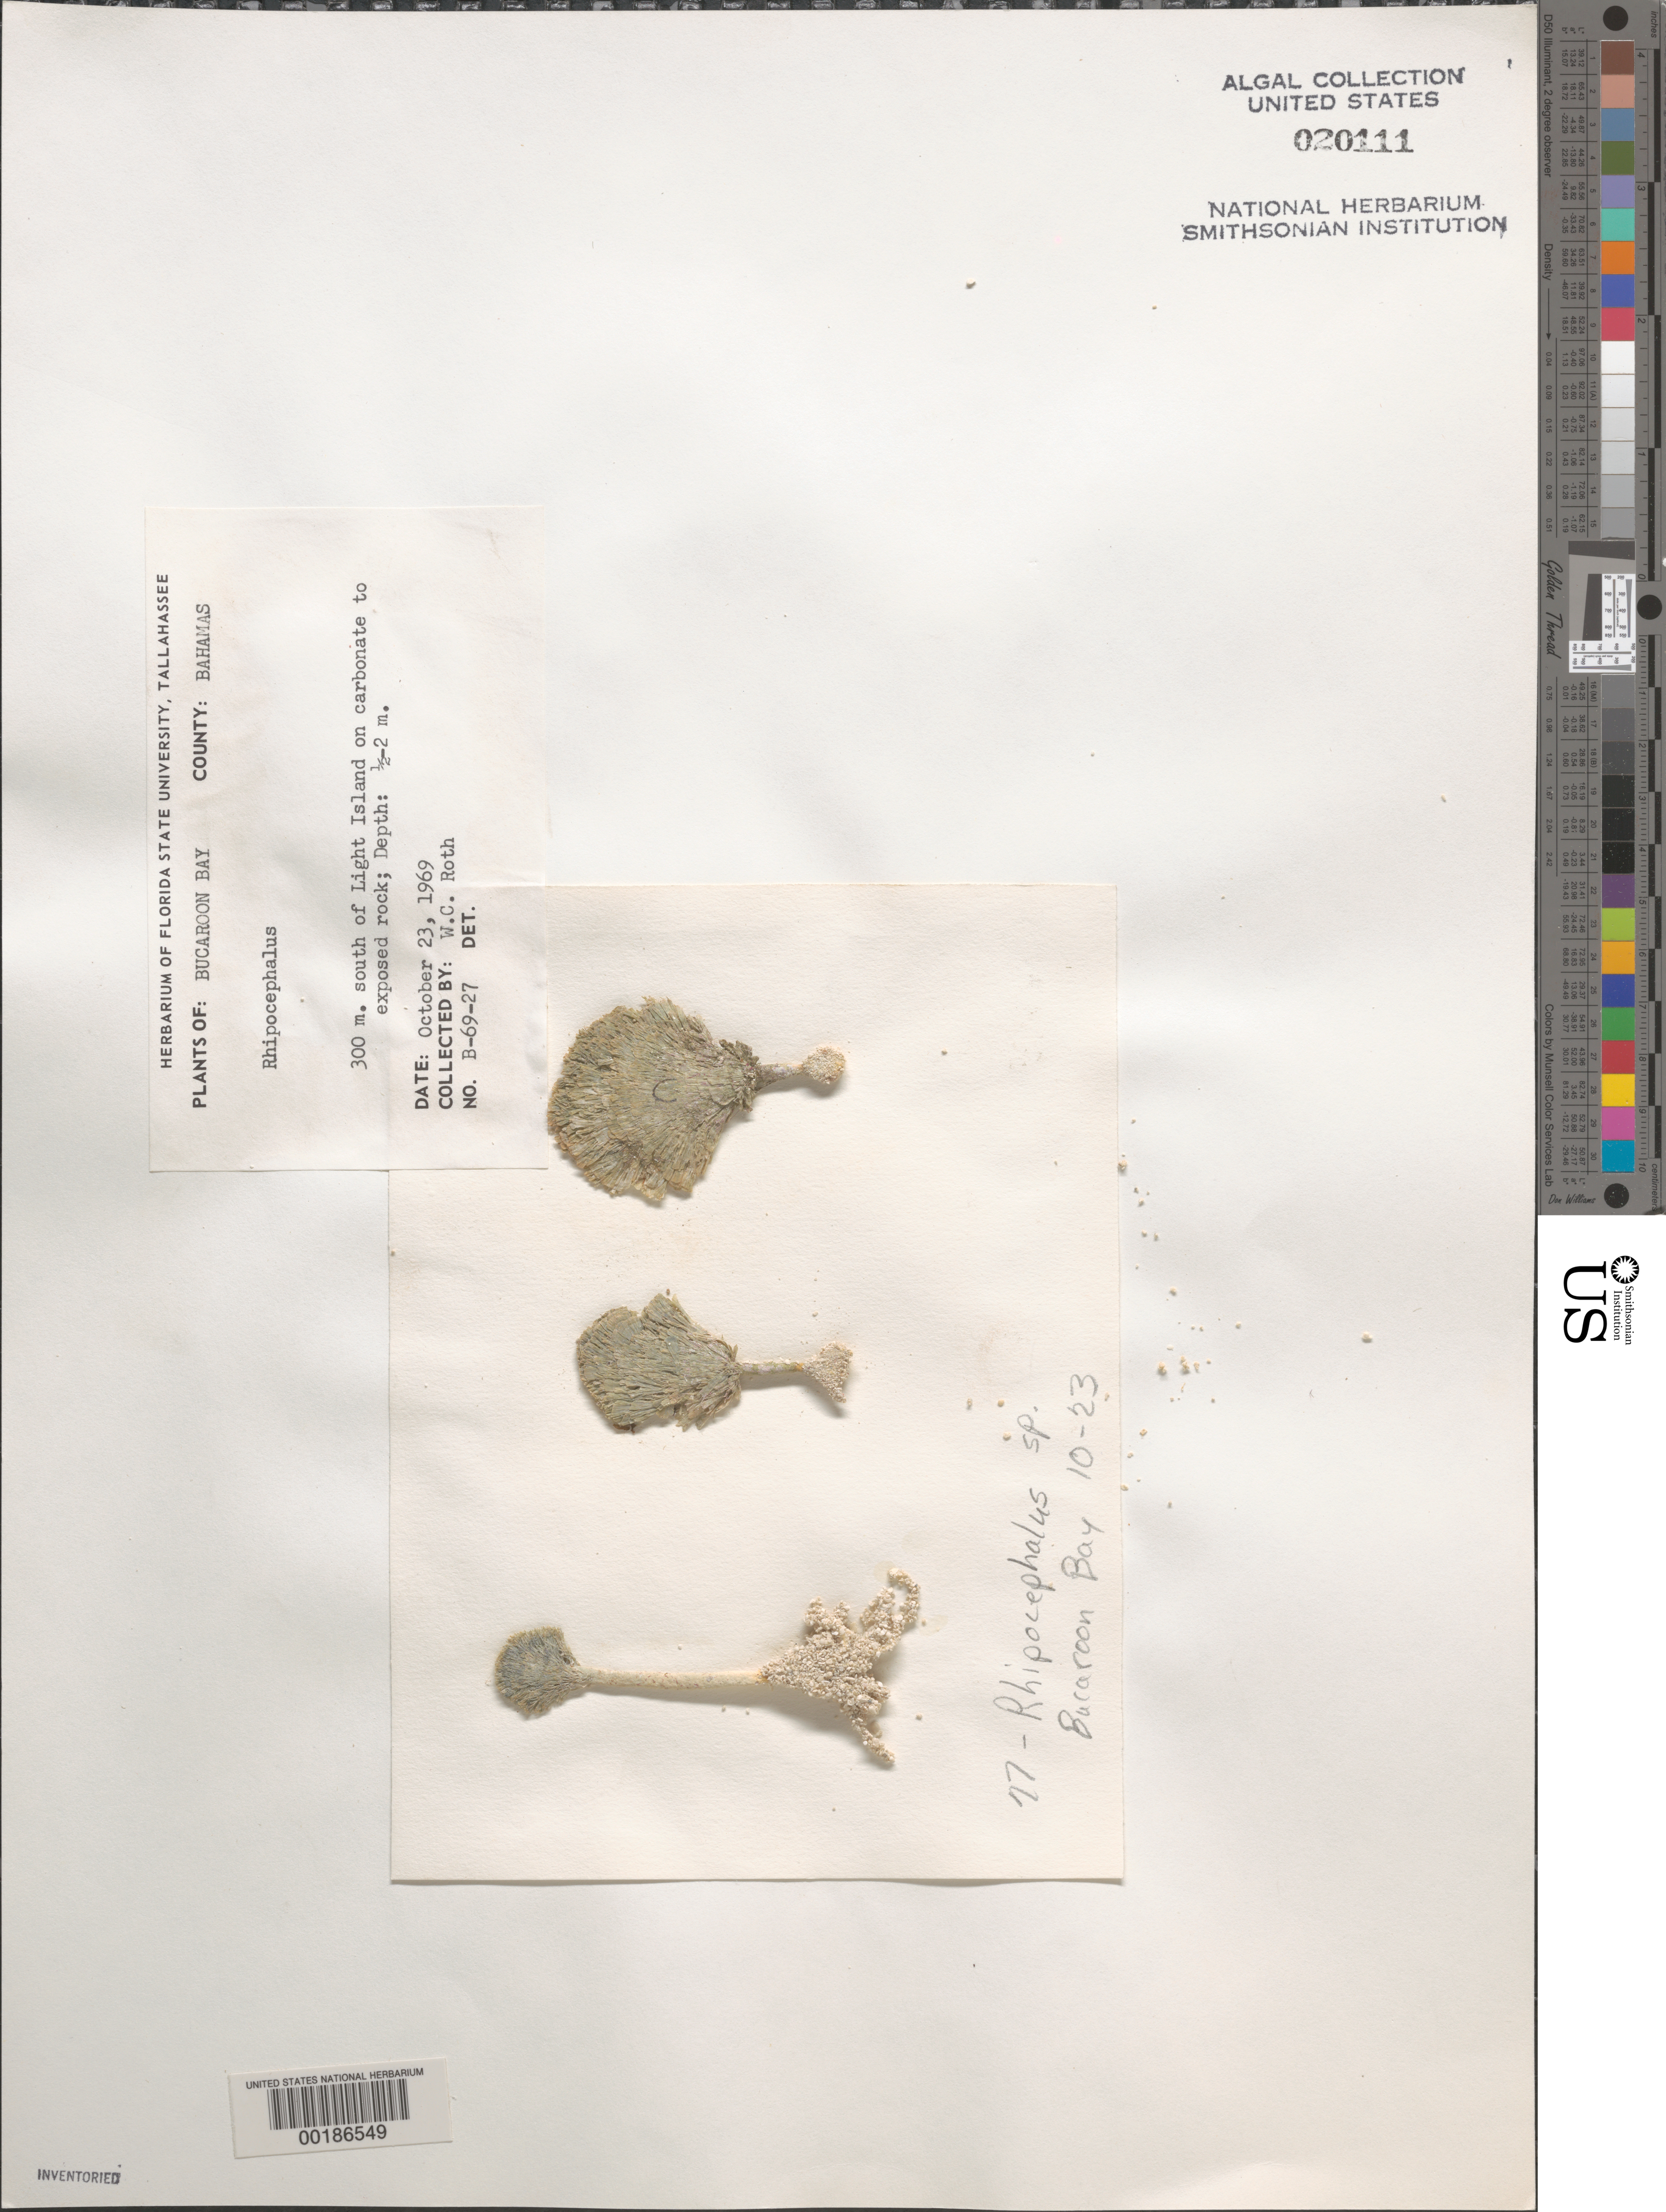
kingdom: Plantae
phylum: Chlorophyta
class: Ulvophyceae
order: Bryopsidales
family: Udoteaceae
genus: Rhipocephalus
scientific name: Rhipocephalus sp.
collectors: W. C. Roth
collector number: B-69-27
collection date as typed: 23 Oct 1969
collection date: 1969-10-23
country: Bahamas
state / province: Abaco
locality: South of light island, buckaroon bay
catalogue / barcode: US 20111